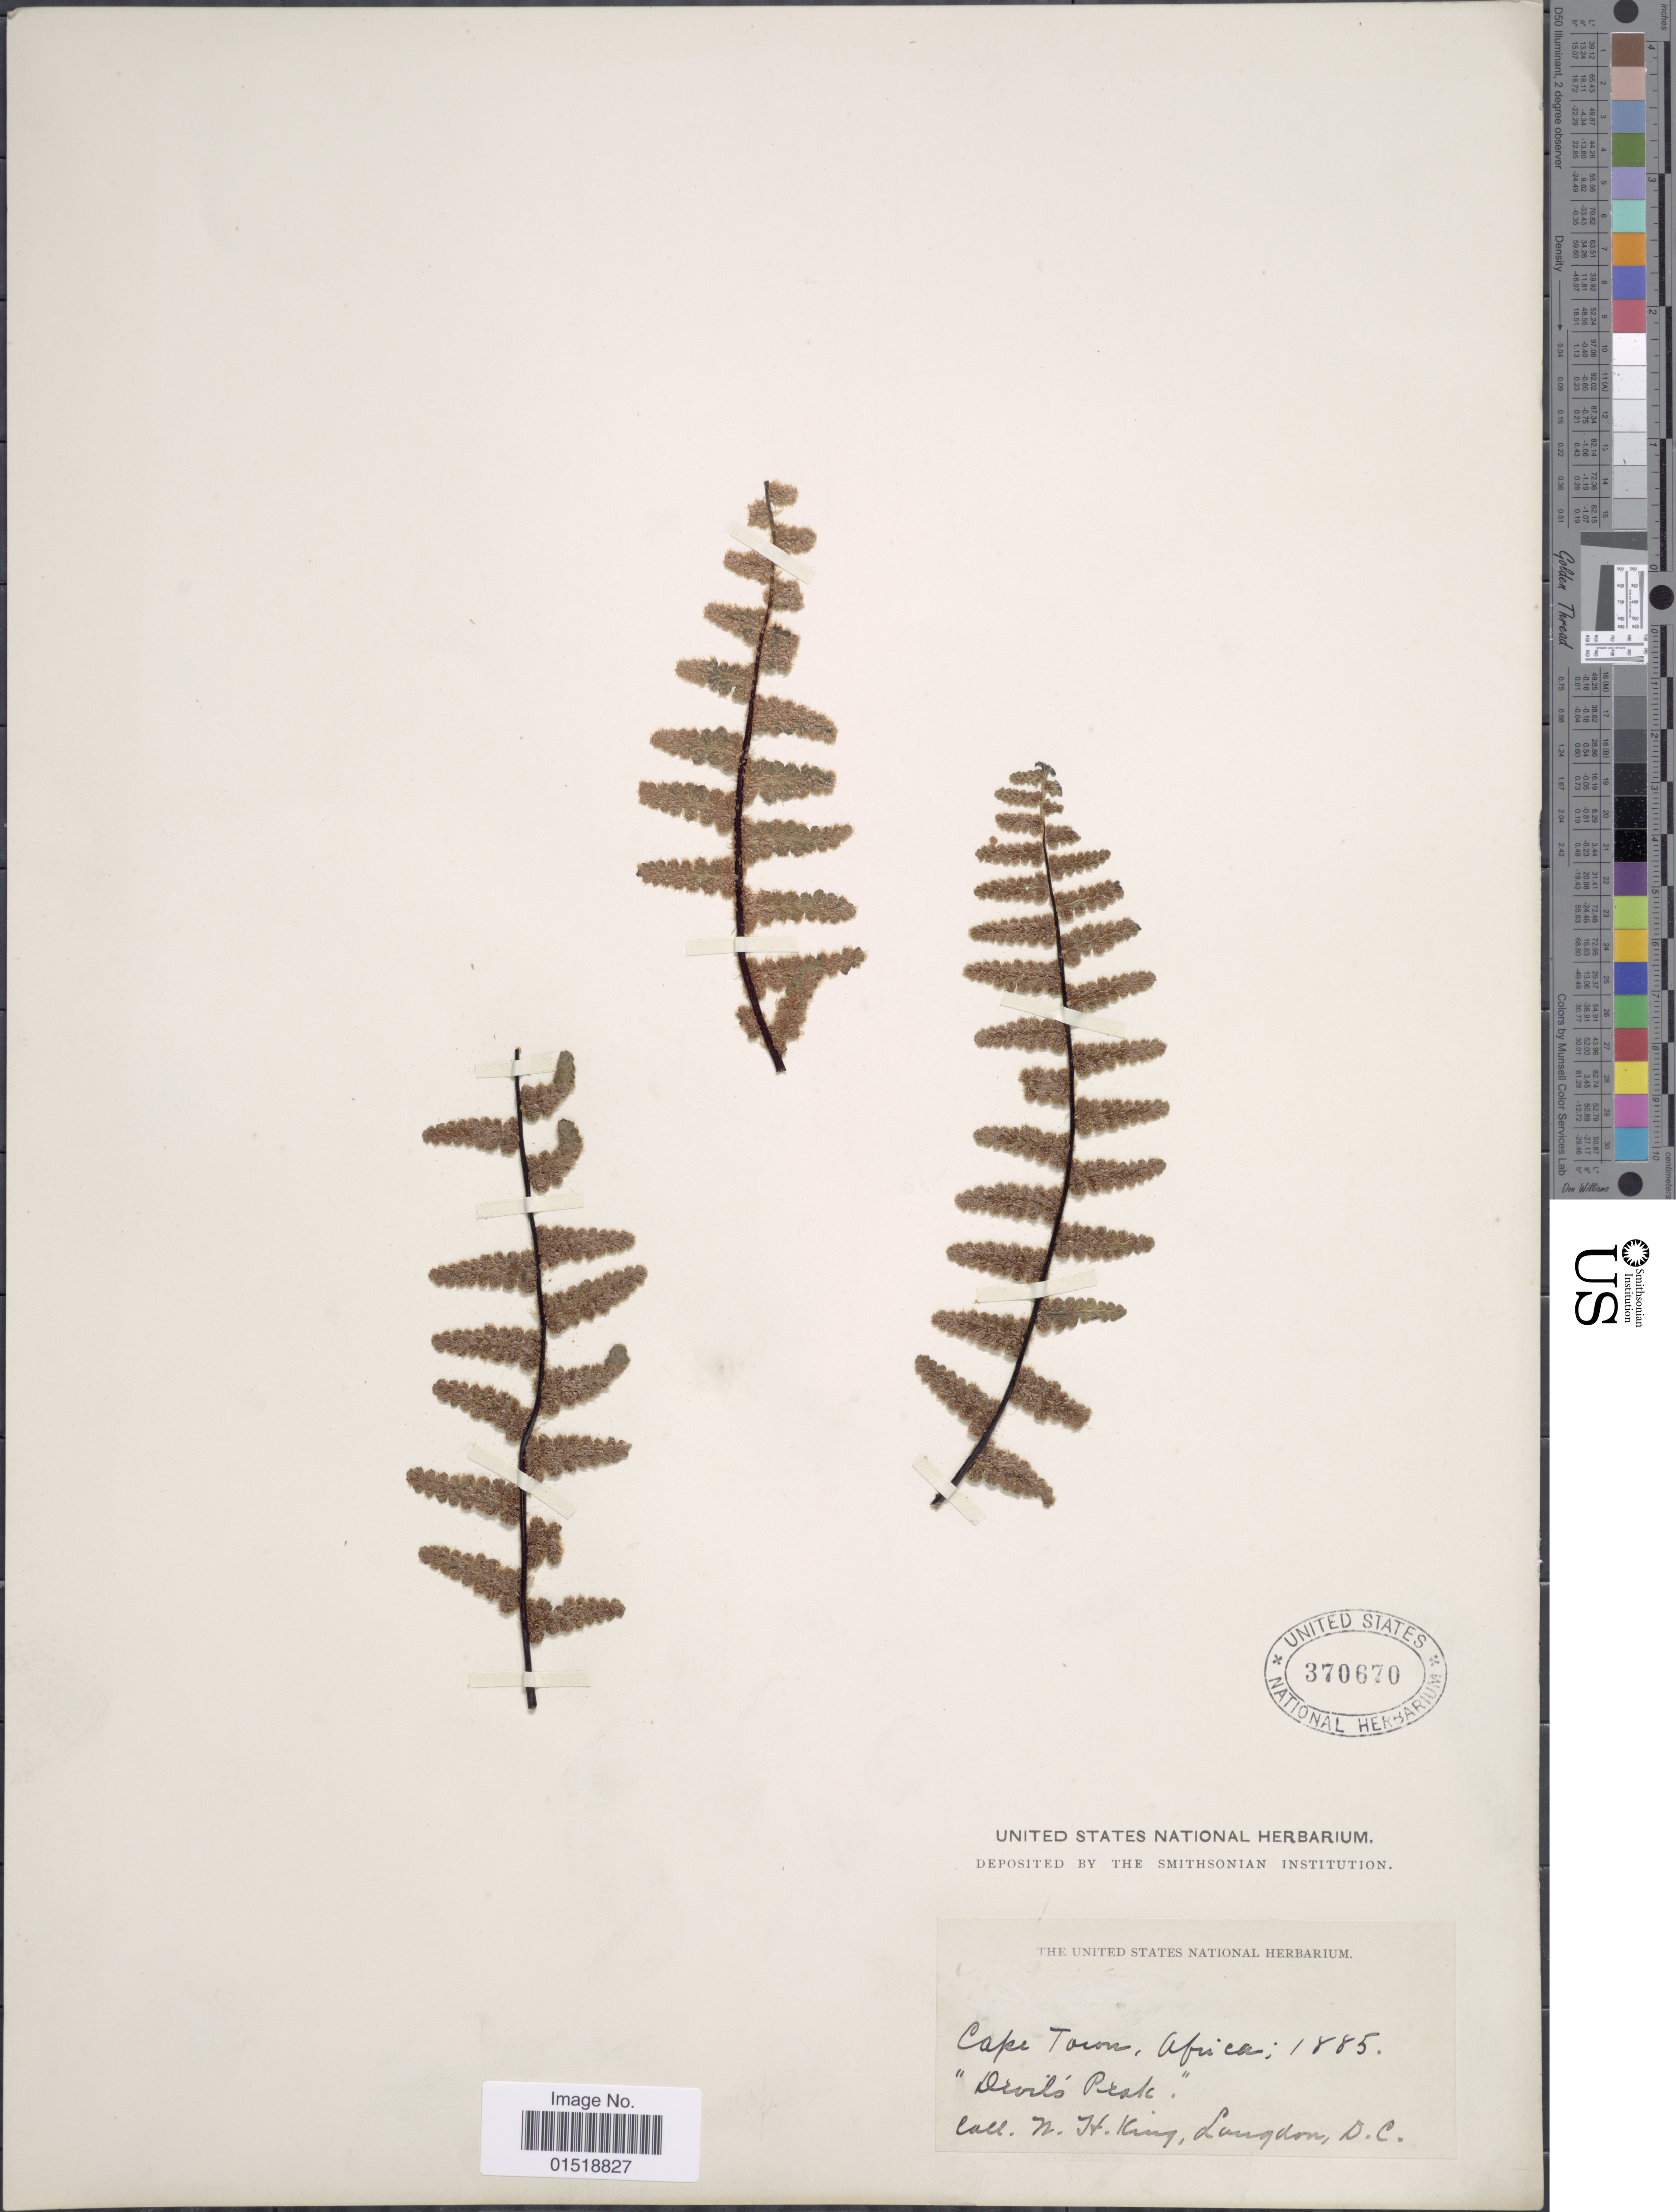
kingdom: Plantae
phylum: Tracheophyta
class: Polypodiopsida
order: Polypodiales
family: Aspleniaceae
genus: Asplenium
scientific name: Asplenium cordatum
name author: (Thunb.) Sw.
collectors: W. H. King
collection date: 1885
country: South Africa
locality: Cape Town, "Devil's Peak".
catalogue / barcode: US 370670